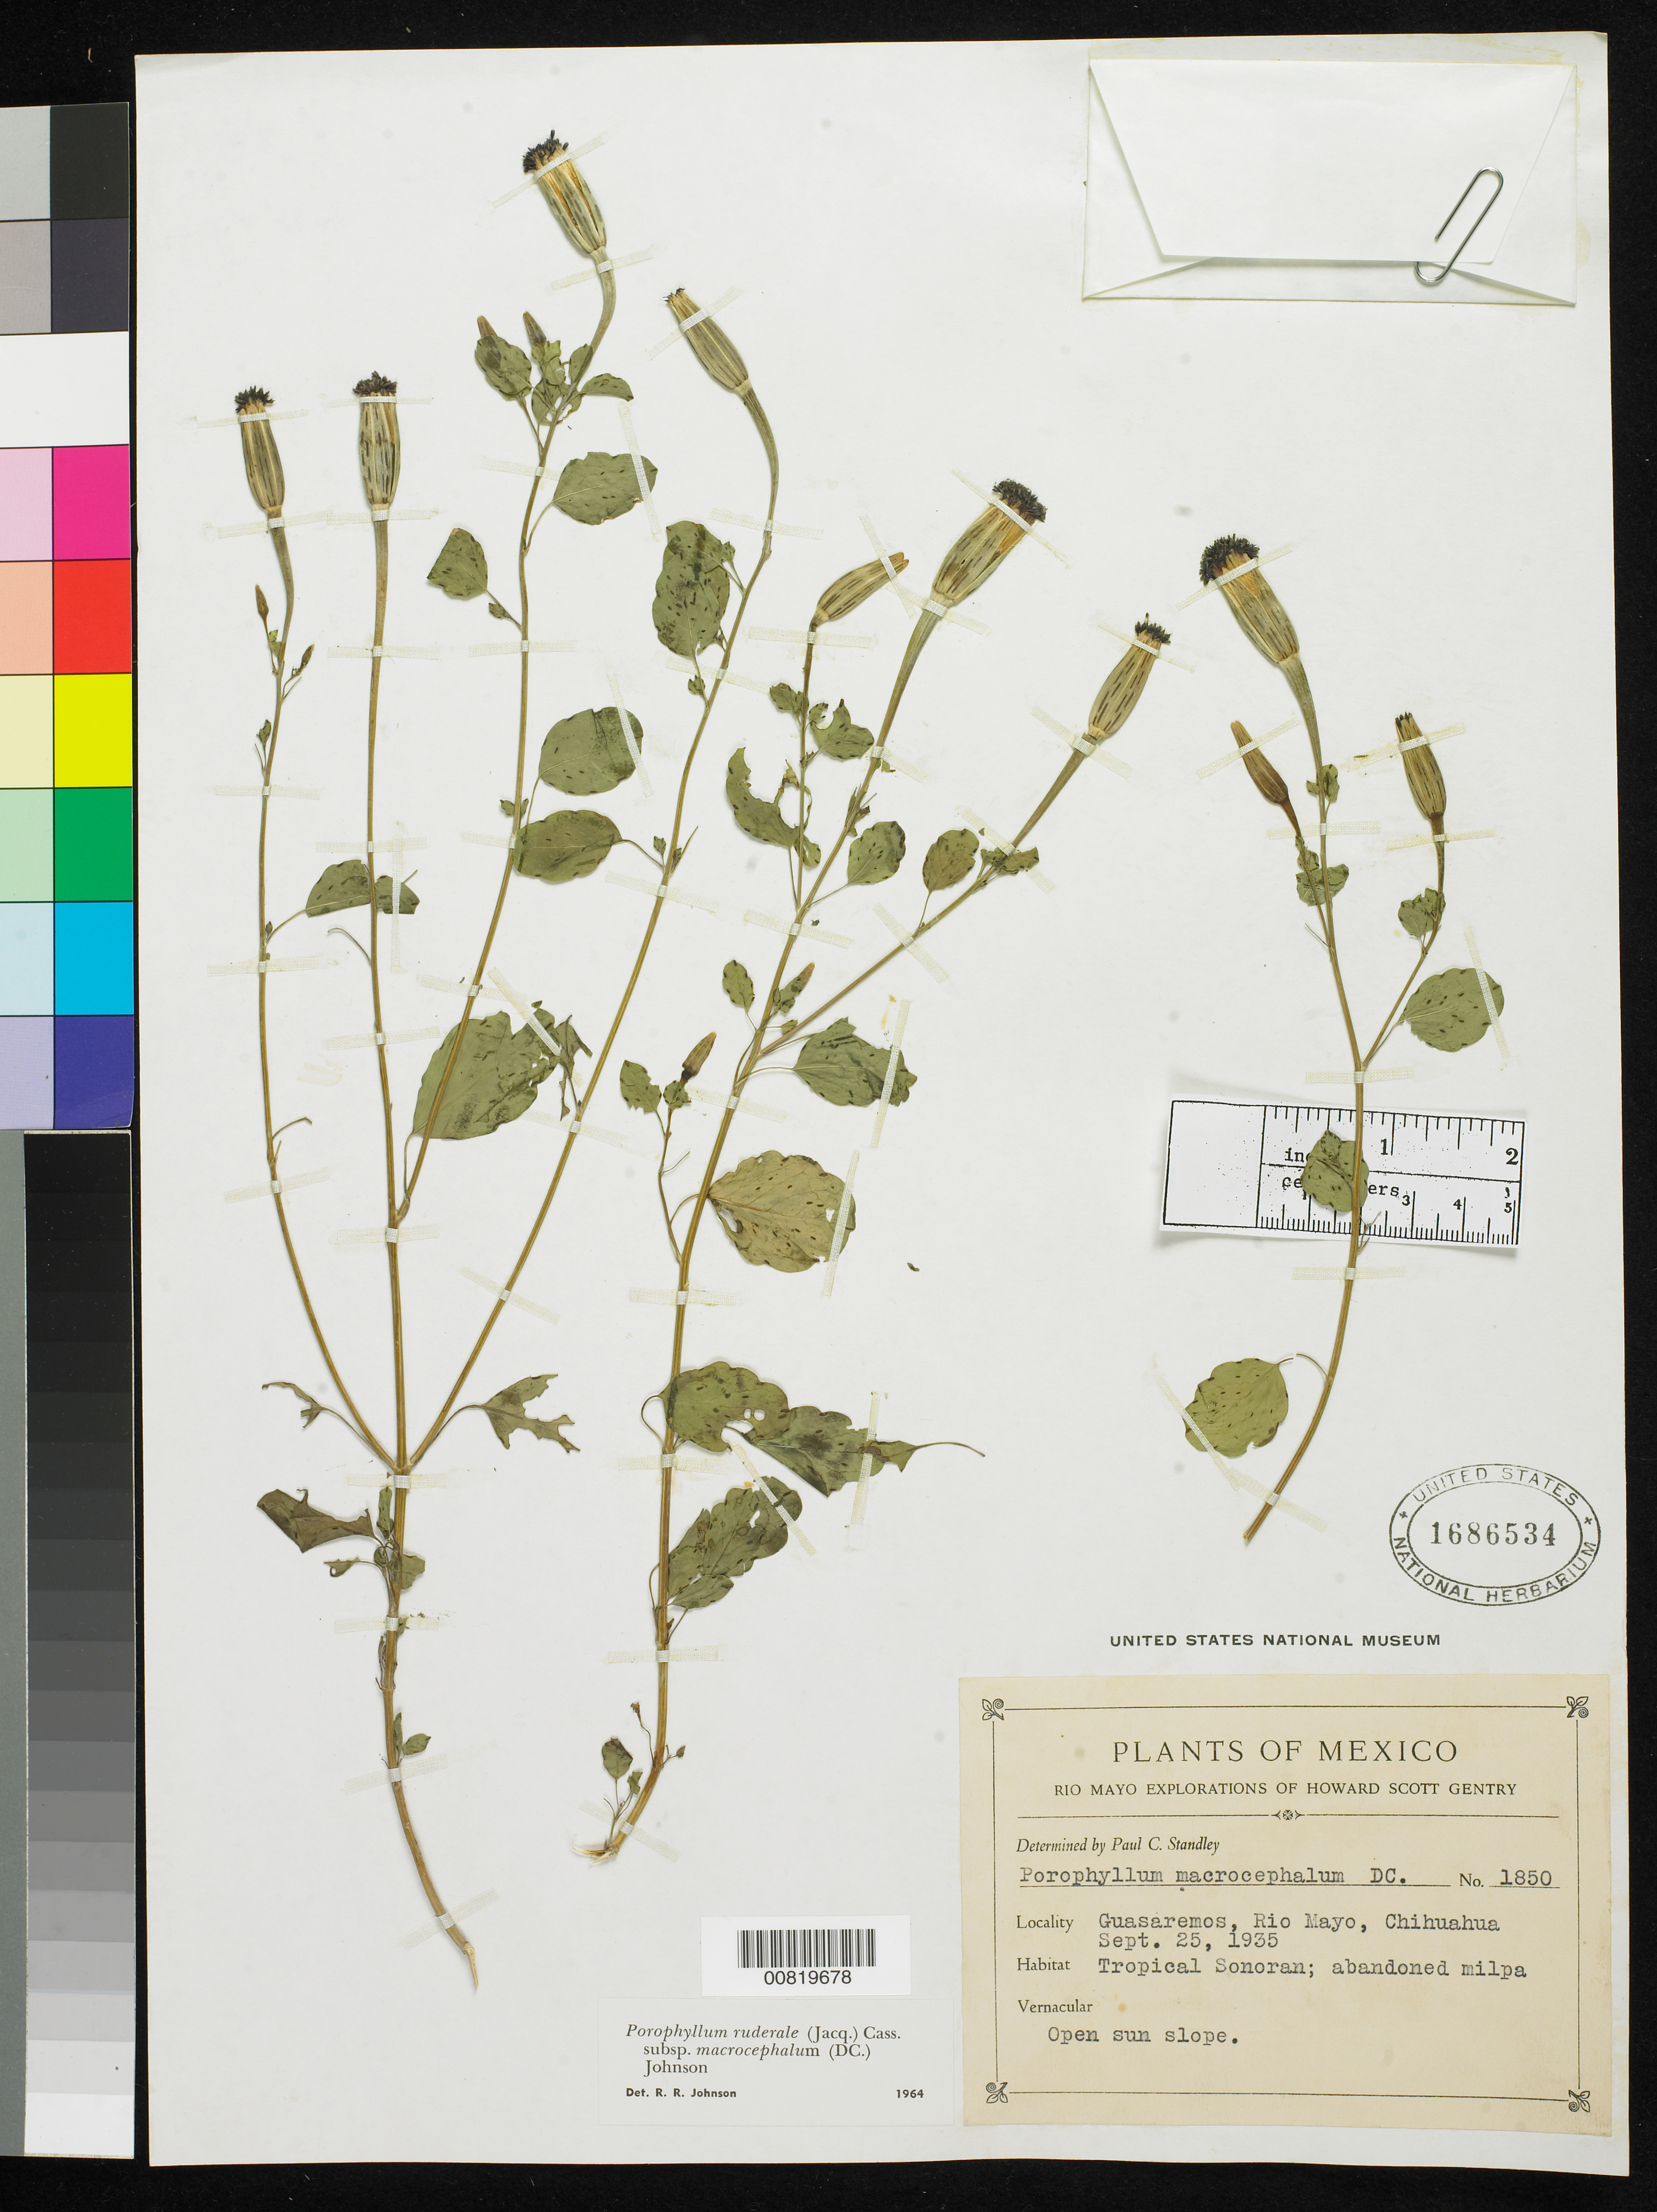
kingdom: Plantae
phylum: Tracheophyta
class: Magnoliopsida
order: Asterales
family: Asteraceae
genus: Porophyllum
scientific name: Porophyllum ruderale subsp. macrocephalum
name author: (DC.) R.R. Johnson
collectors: H. S. Gentry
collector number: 1850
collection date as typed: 25 Sep 1935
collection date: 1935-09-25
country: Mexico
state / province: Chihuahua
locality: Guasaremos, Rio Mayo, Chihuahua.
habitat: Tropical Sonoran; abandoned milpa, open sun slope.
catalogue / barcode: US 1686534